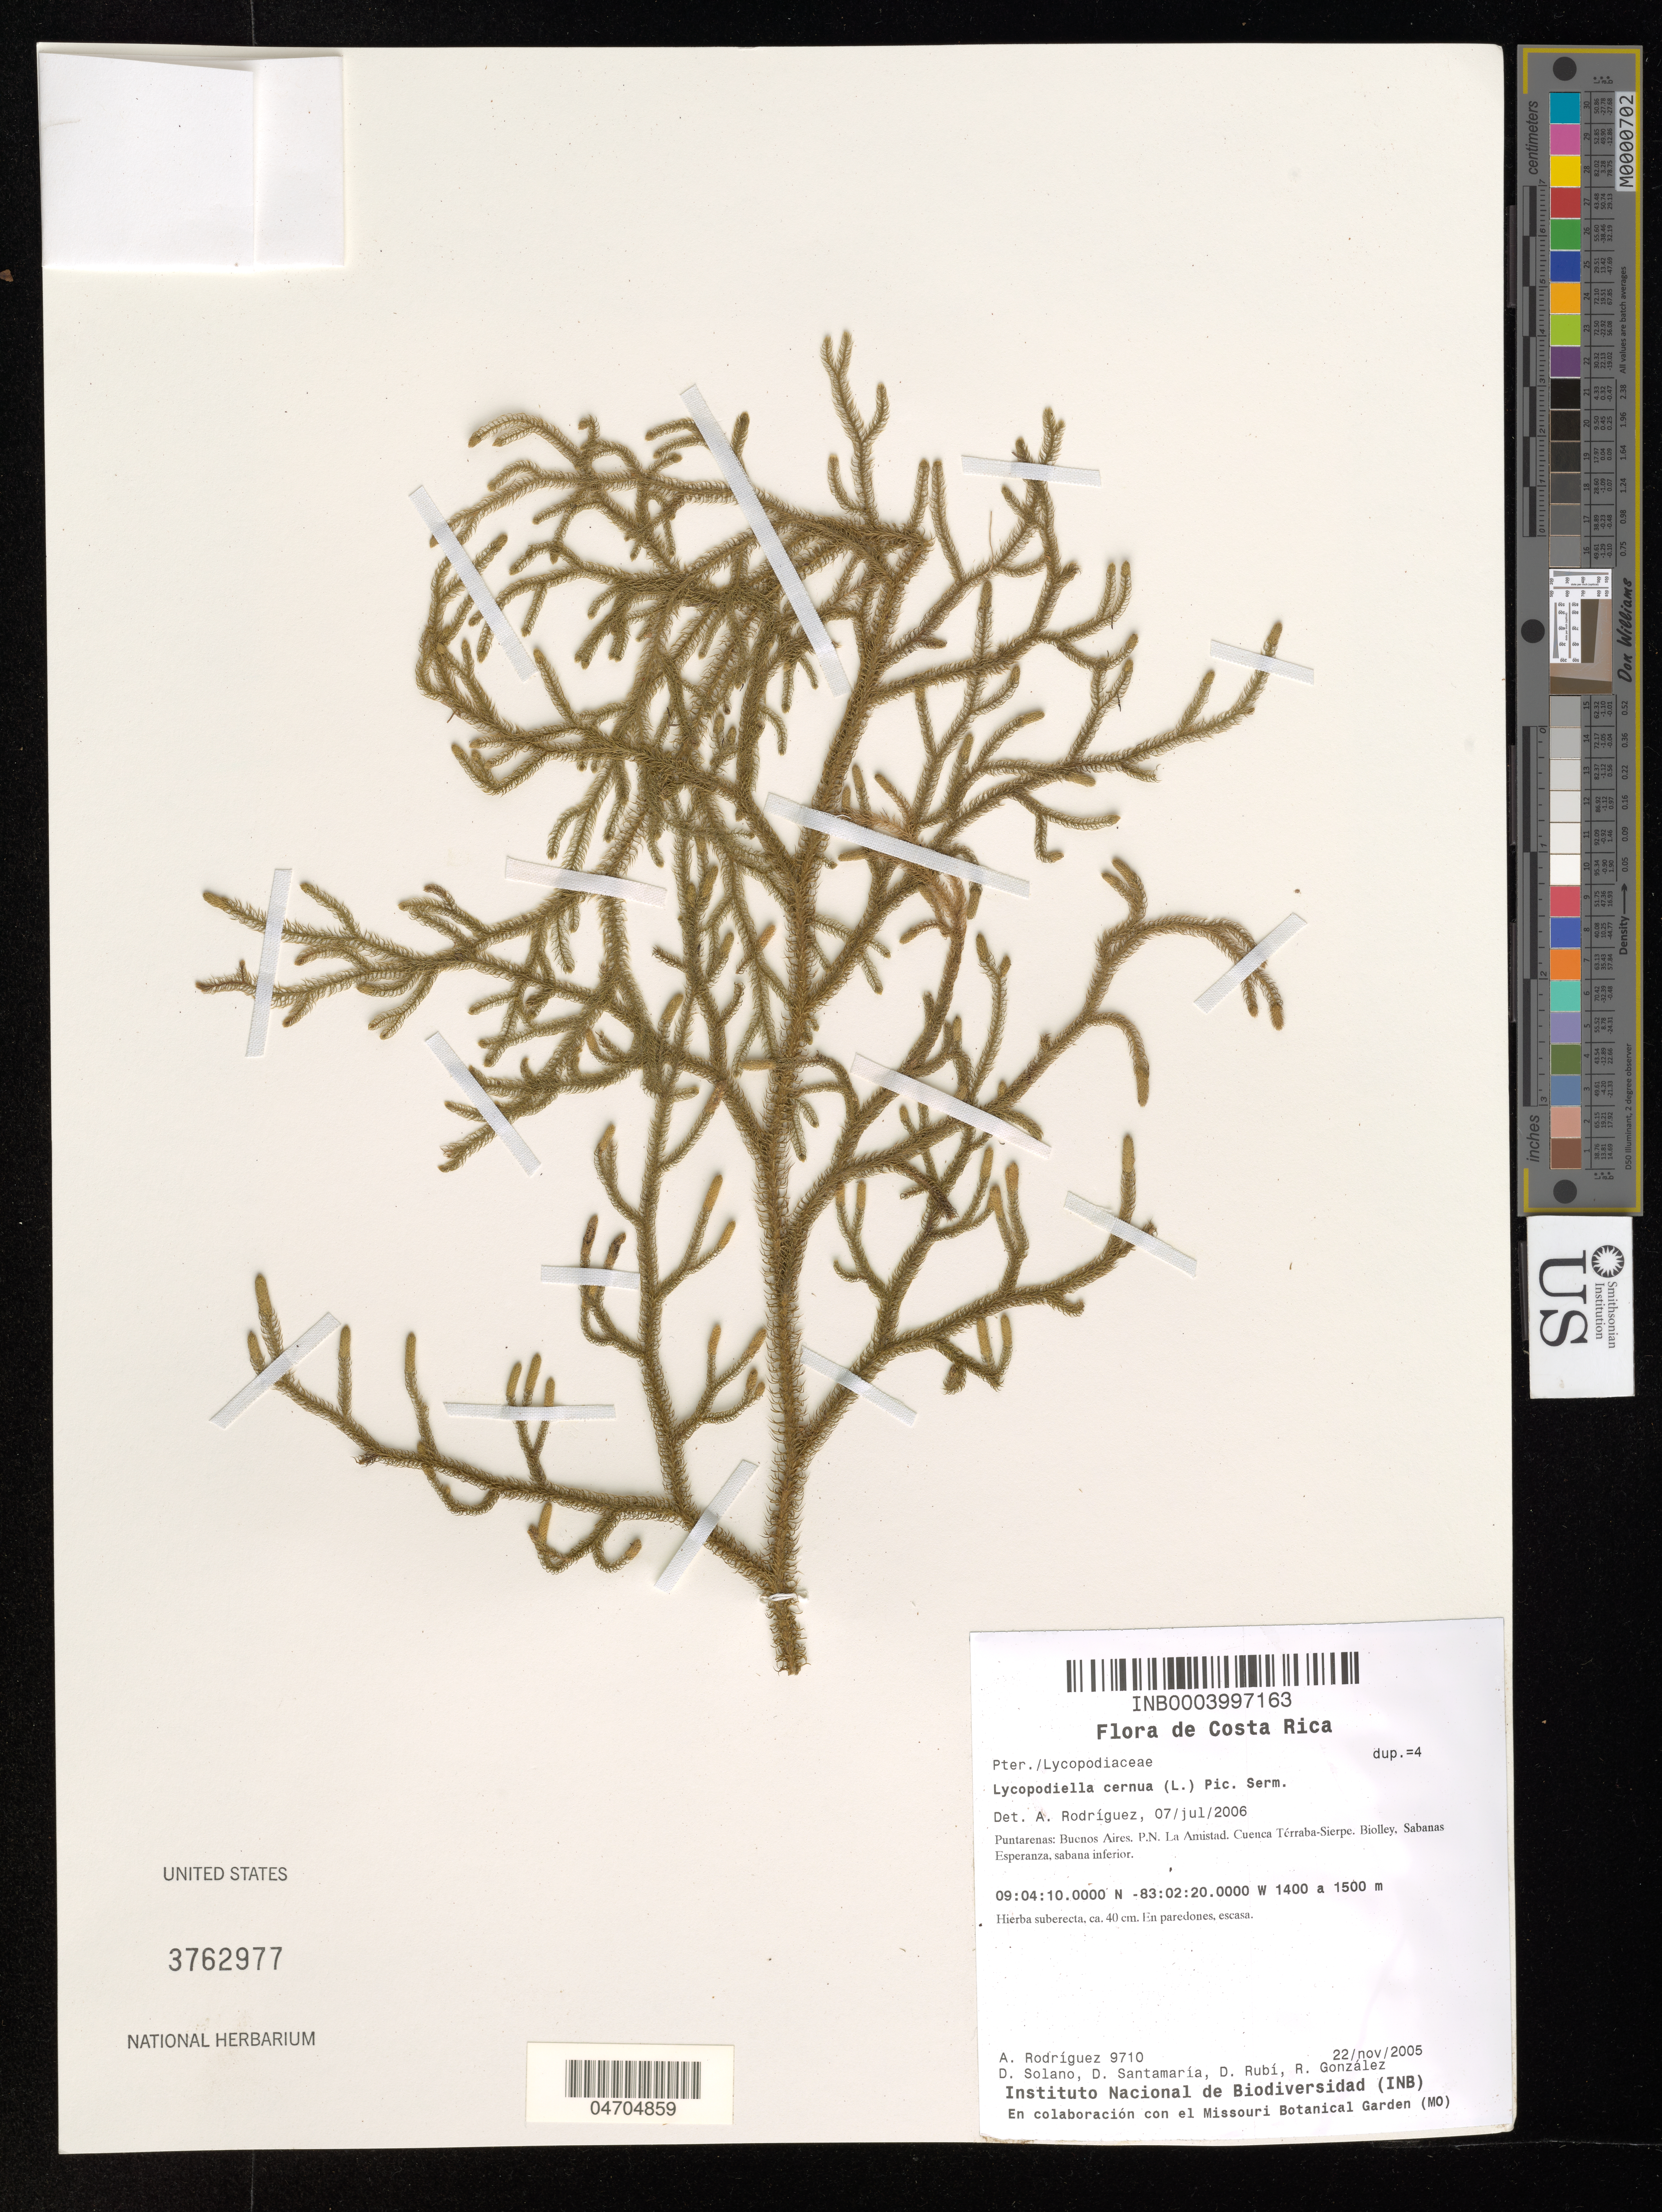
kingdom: Plantae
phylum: Tracheophyta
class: Lycopodiopsida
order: Lycopodiales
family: Lycopodiaceae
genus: Palhinhaea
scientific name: Palhinhaea cernua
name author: (L.) Vasc. & Franco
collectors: A. Rodríguez, D. Solano, D. Santamaria, D. Rubí & R. Gonzalez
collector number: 9710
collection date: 2005-11-22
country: Costa Rica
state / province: Puntarenas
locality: Buenos Aires. P. N. La Amistad. Cuenca Térraba-Sierpe. Biolley, Sabanas Esperanza, sabana inferior.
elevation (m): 1400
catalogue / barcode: US 3762977